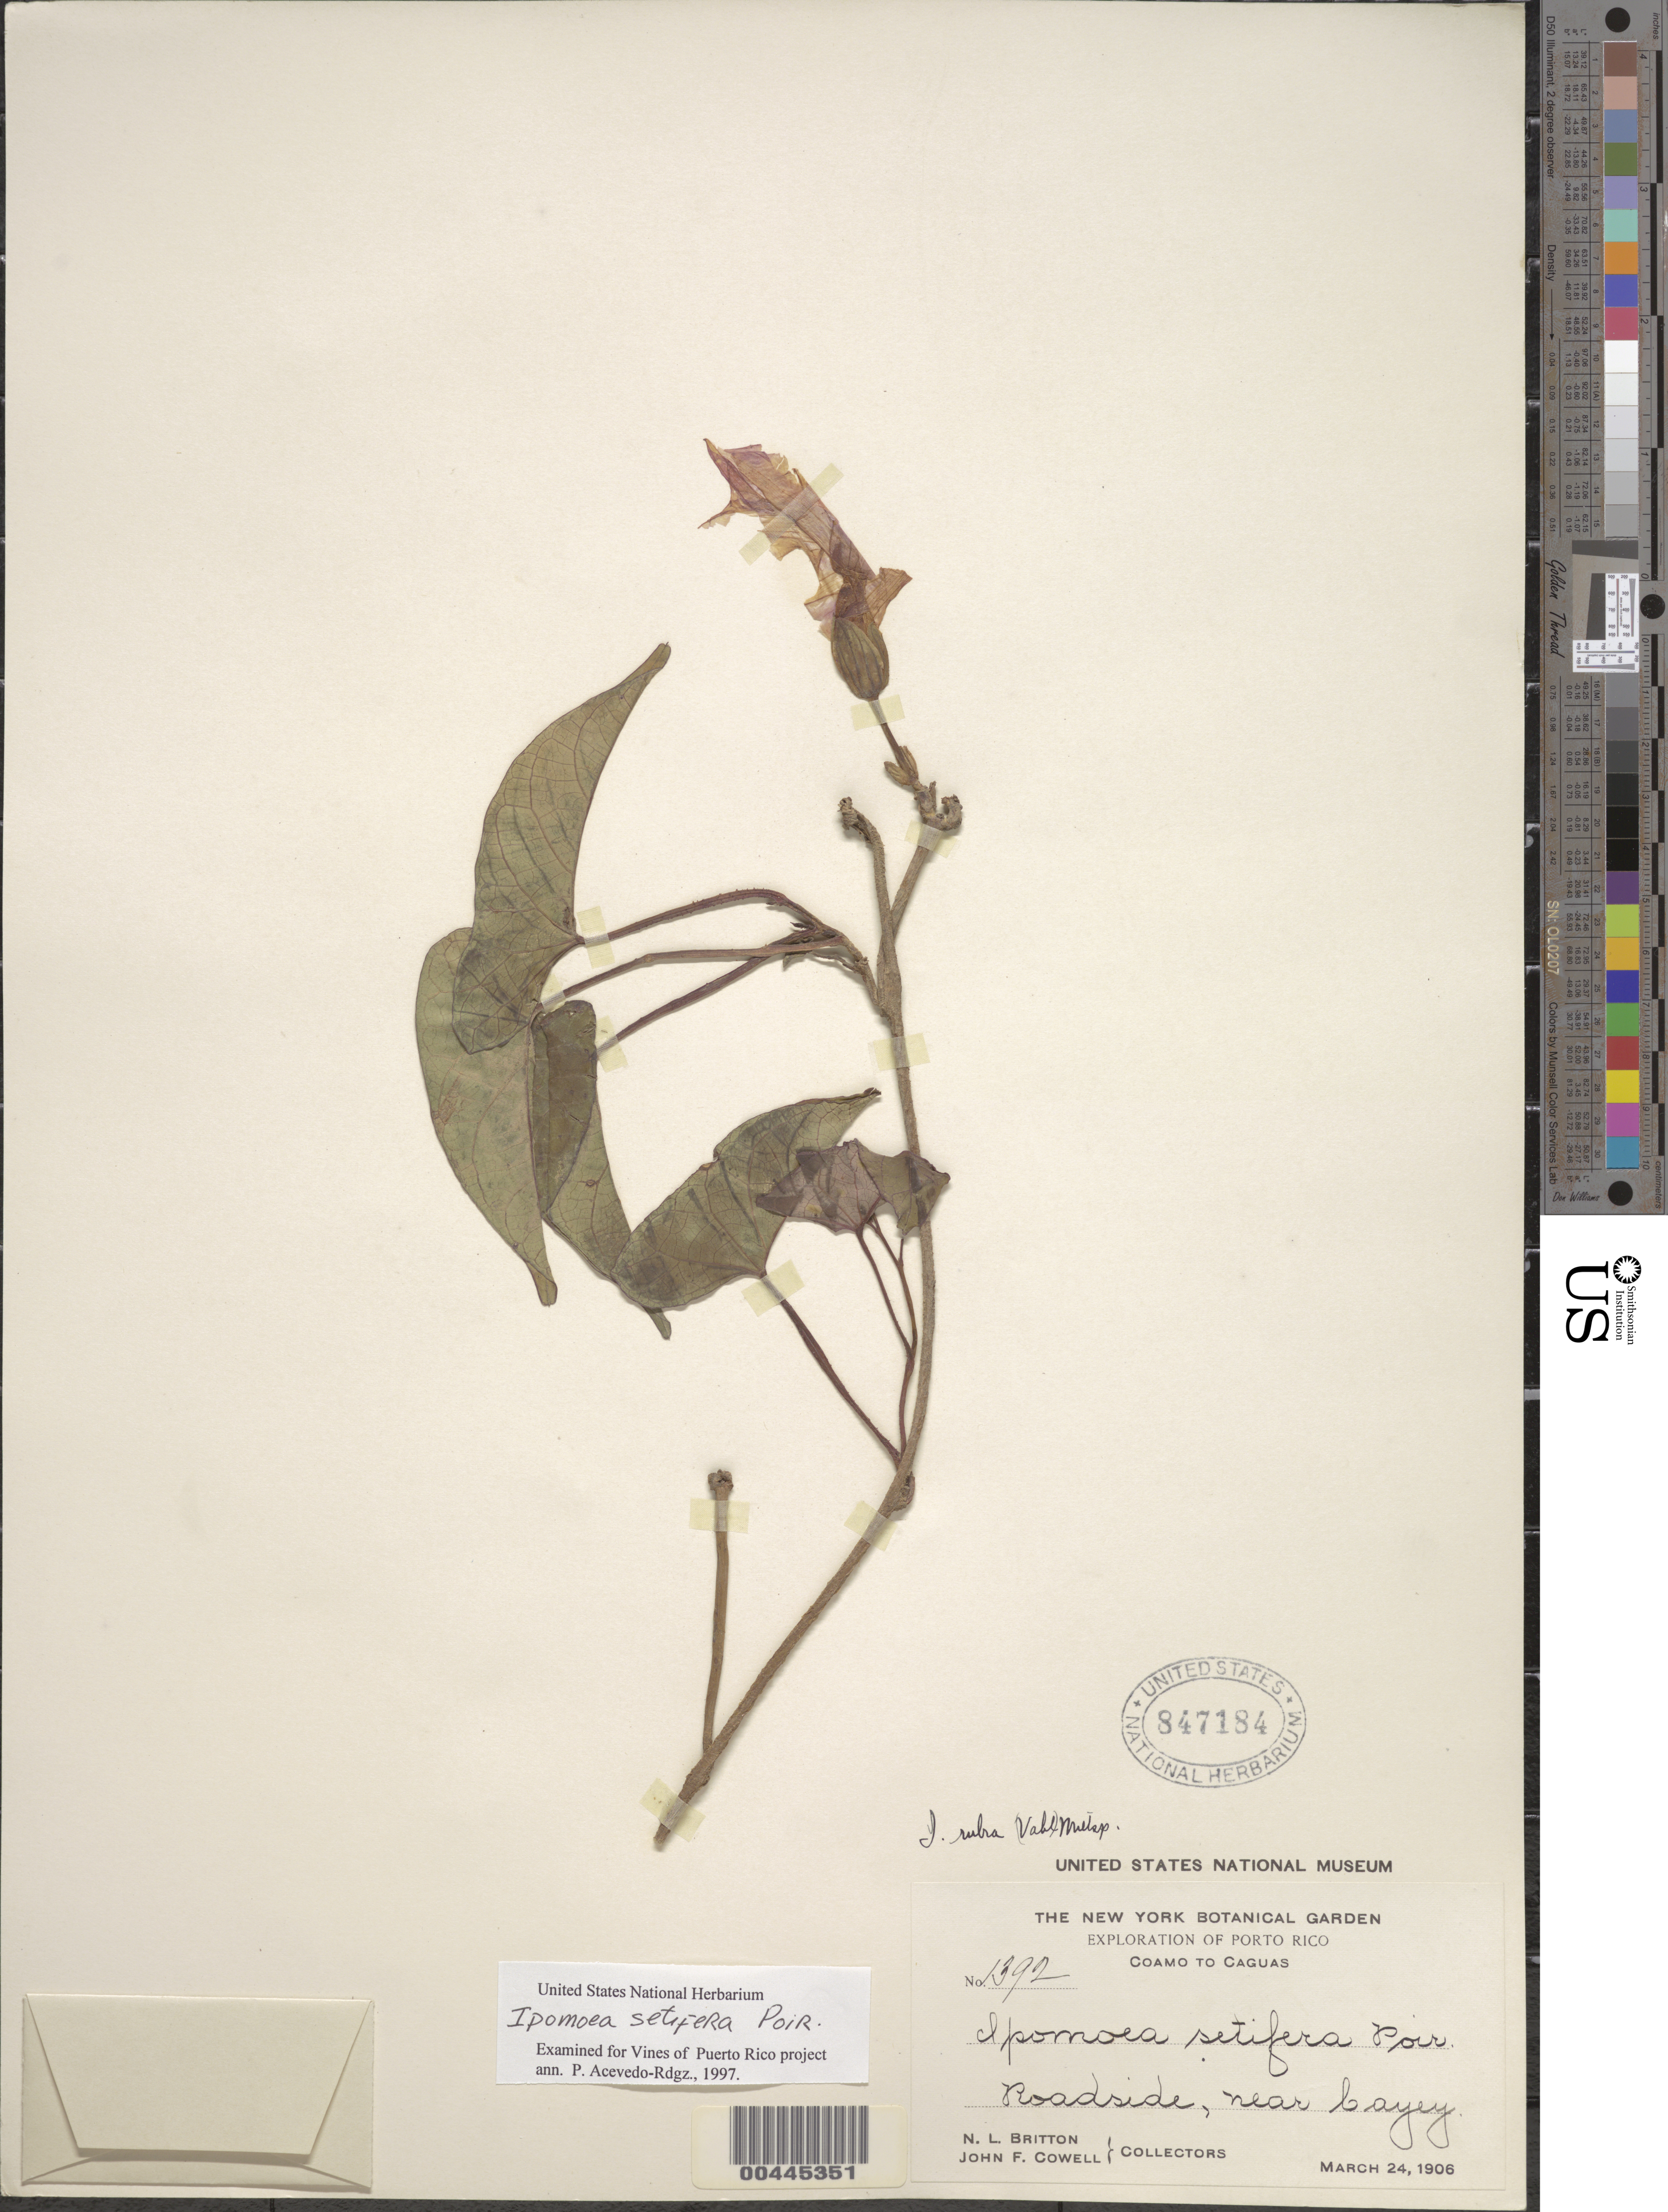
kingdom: Plantae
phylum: Tracheophyta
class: Magnoliopsida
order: Solanales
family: Convolvulaceae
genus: Ipomoea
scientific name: Ipomoea setifera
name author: Poir.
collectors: N. Britton & J. F. Cowell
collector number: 1392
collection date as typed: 24 Mar 1906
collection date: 1906-03-24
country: Puerto Rico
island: Greater Antilles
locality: near Cayey. Roadside.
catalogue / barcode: US 847184